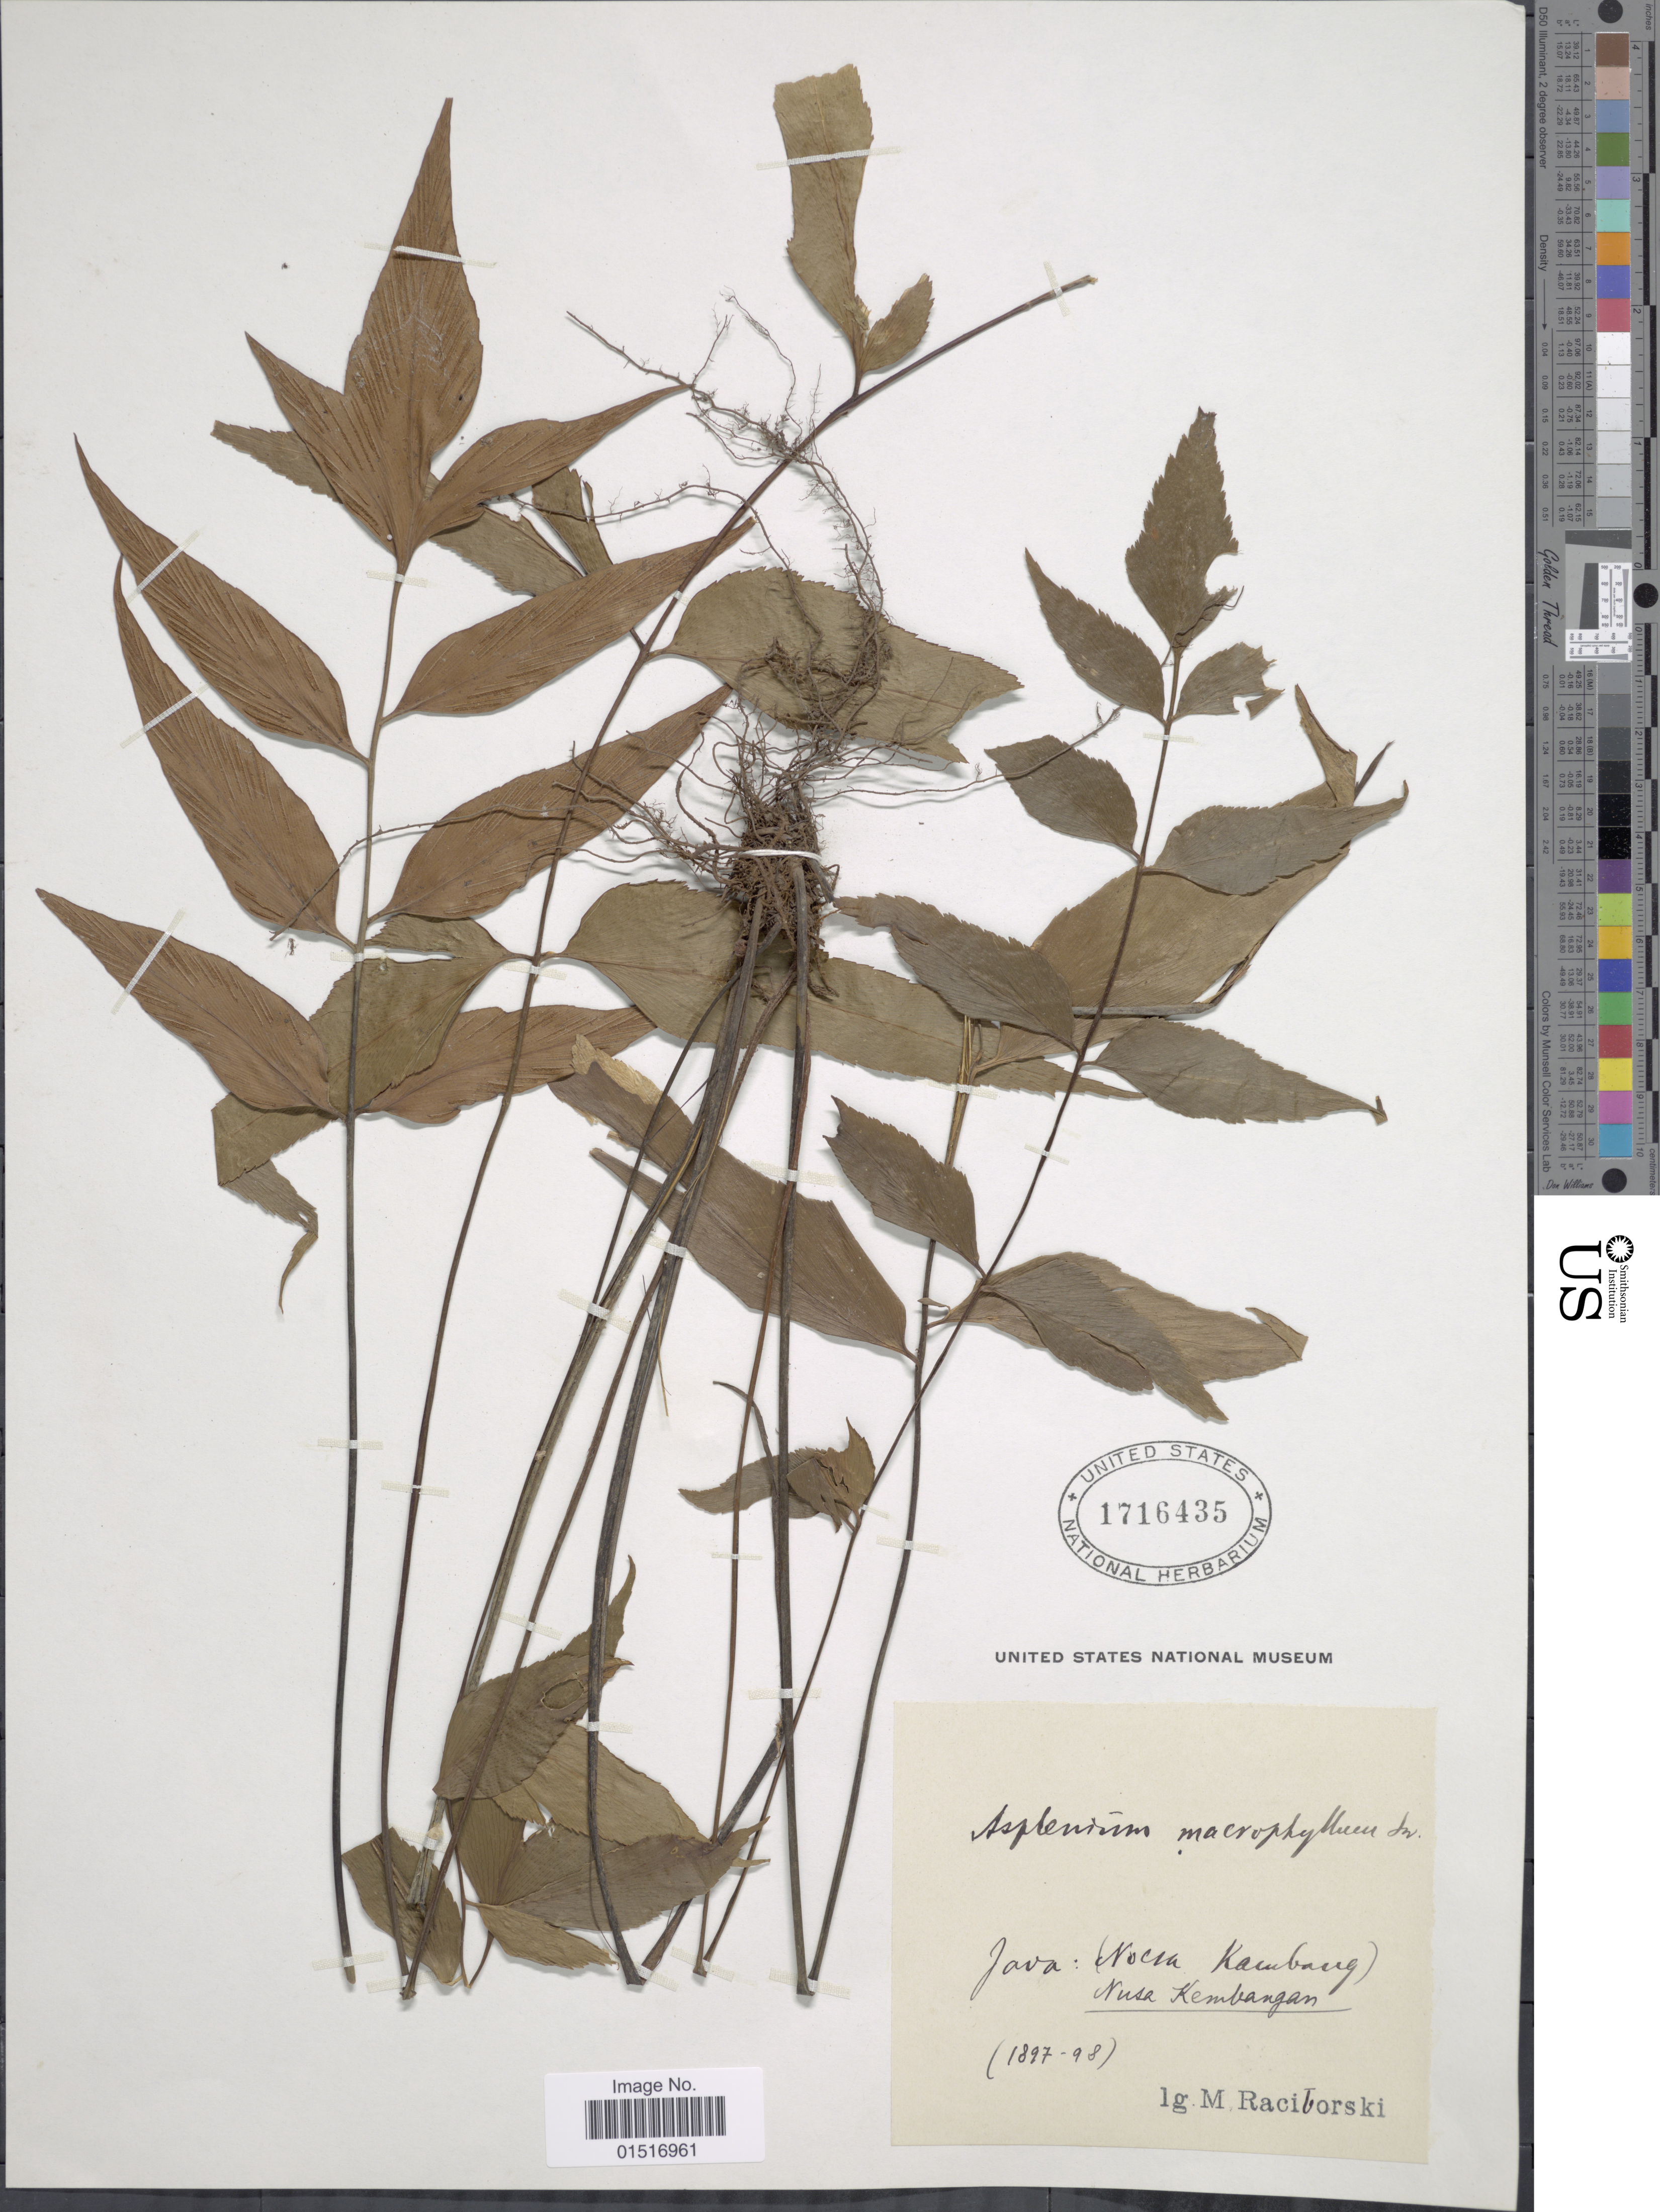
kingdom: Plantae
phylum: Tracheophyta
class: Polypodiopsida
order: Polypodiales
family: Aspleniaceae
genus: Asplenium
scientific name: Asplenium polyodon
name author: G. Forst.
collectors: M. Raciborski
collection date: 1897/1898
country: Indonesia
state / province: Java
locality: (nocia Kambang). Nusa Kembangan [interpreted]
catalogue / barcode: US 1716435